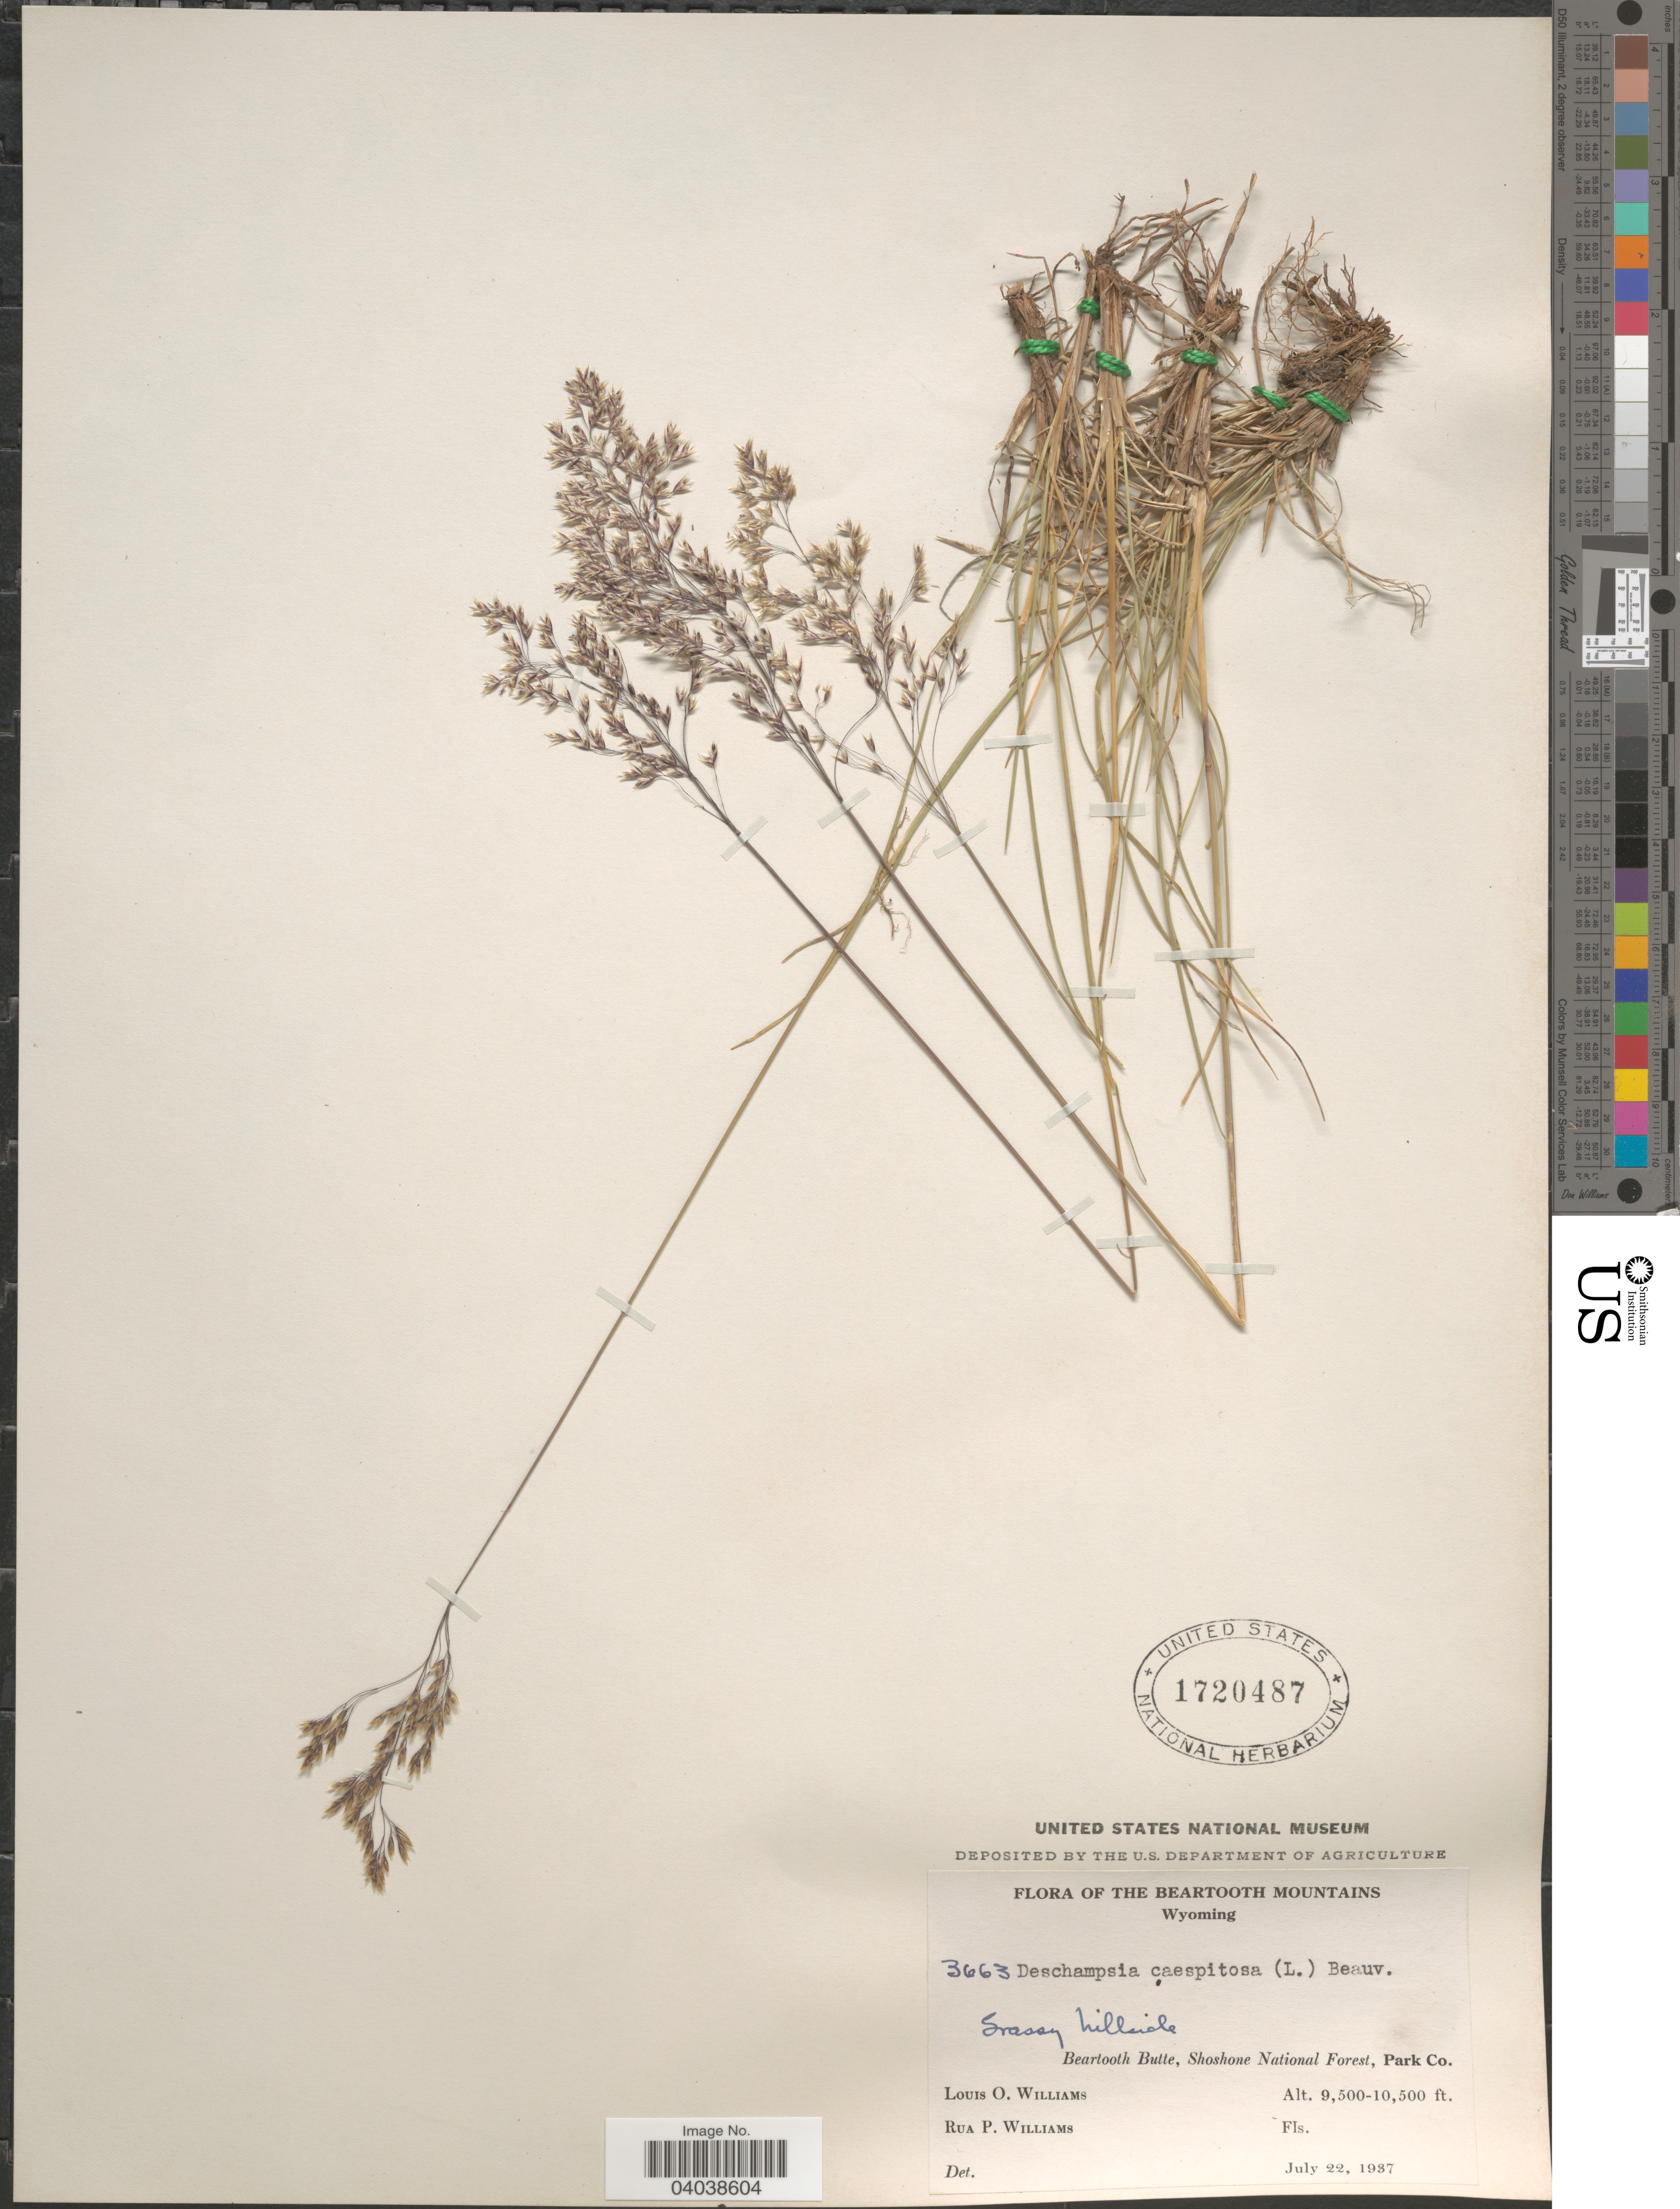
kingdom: Plantae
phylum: Tracheophyta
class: Liliopsida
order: Poales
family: Poaceae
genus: Deschampsia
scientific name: Deschampsia cespitosa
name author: (L.) P. Beauv.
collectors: L. O. Williams & R. P. Williams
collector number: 3663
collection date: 1937-07-22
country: United States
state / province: Wyoming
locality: Beartooth Mountains. Grassy hillside. Beartooth Butte, Shoshone National Forest, Park Co.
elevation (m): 2896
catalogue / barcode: US 1720487